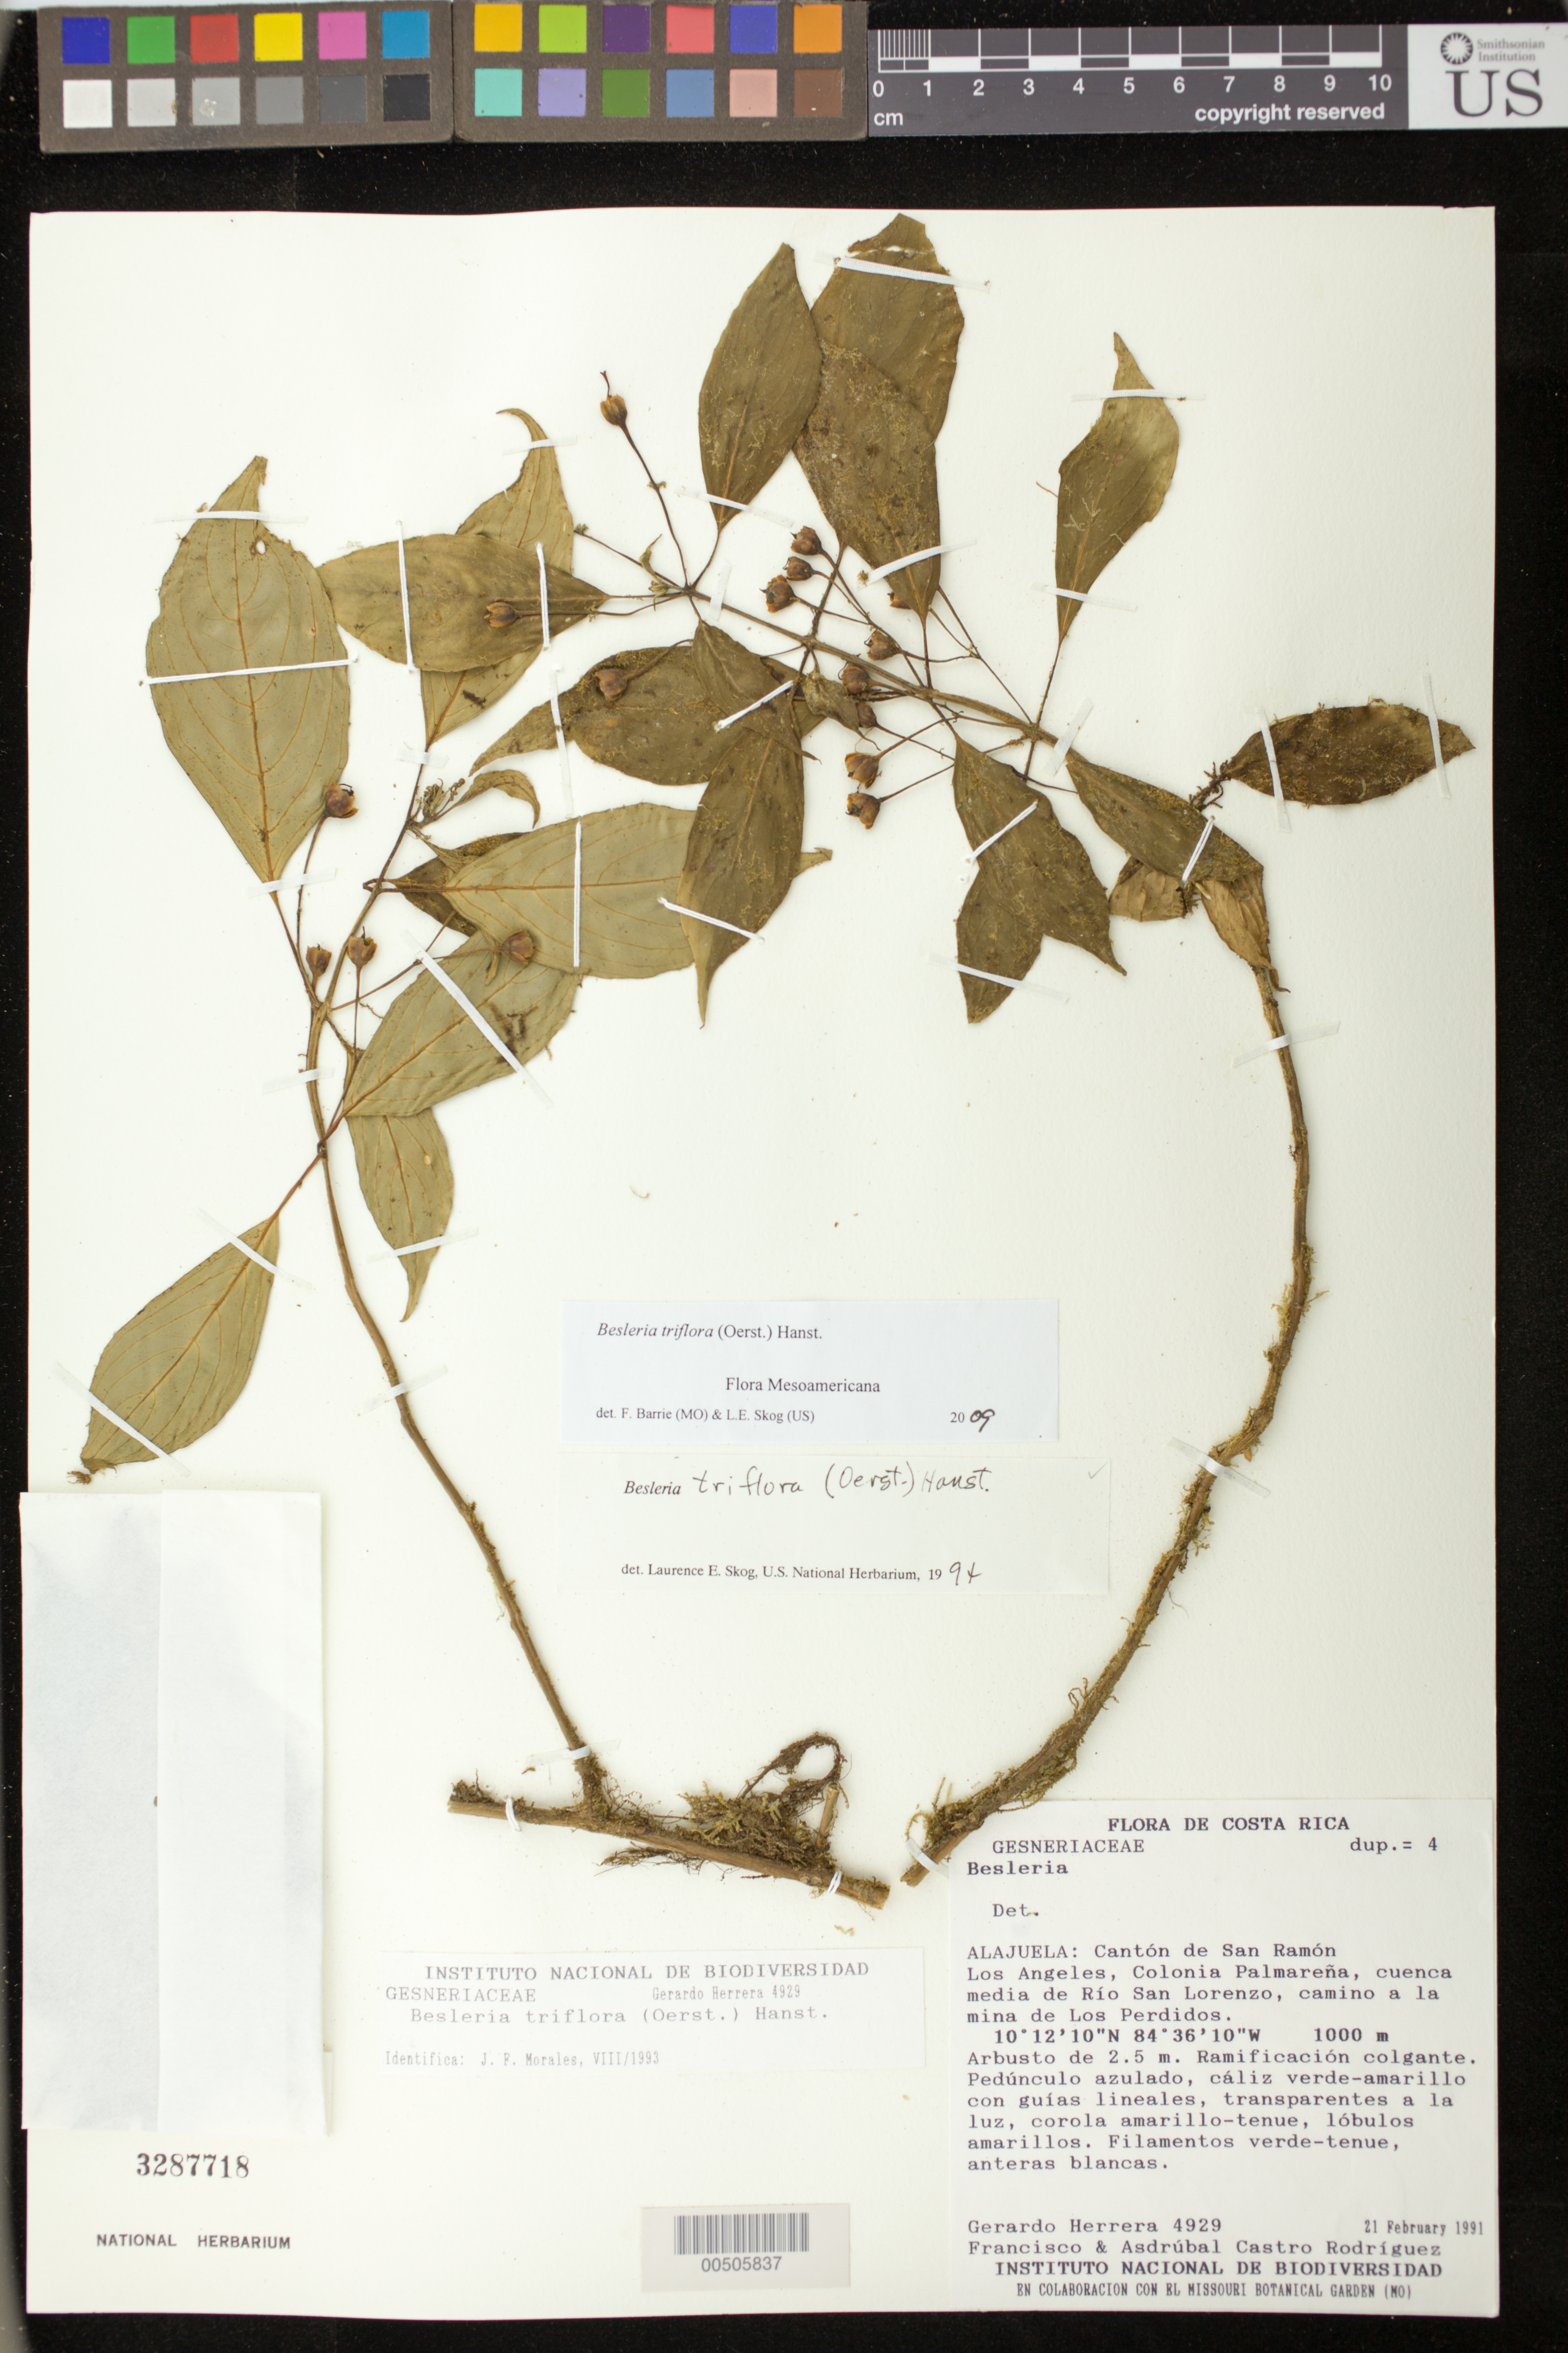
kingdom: Plantae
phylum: Tracheophyta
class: Magnoliopsida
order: Lamiales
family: Gesneriaceae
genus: Besleria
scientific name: Besleria triflora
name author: (Oerst.) Hanst.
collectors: G. Herrera, F. Rodreguez & A. Rodreguez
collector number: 4929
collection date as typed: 21 Feb 1991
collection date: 1991-02-21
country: Costa Rica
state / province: Alajuela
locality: Cantón San Ramón, Dist. Angeles, Los Angeles, Colonia Palmarena, cuenca media de Rio San Lorenzo, camino a la mina de Los Perdidos.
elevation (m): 1000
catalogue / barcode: US 3287718